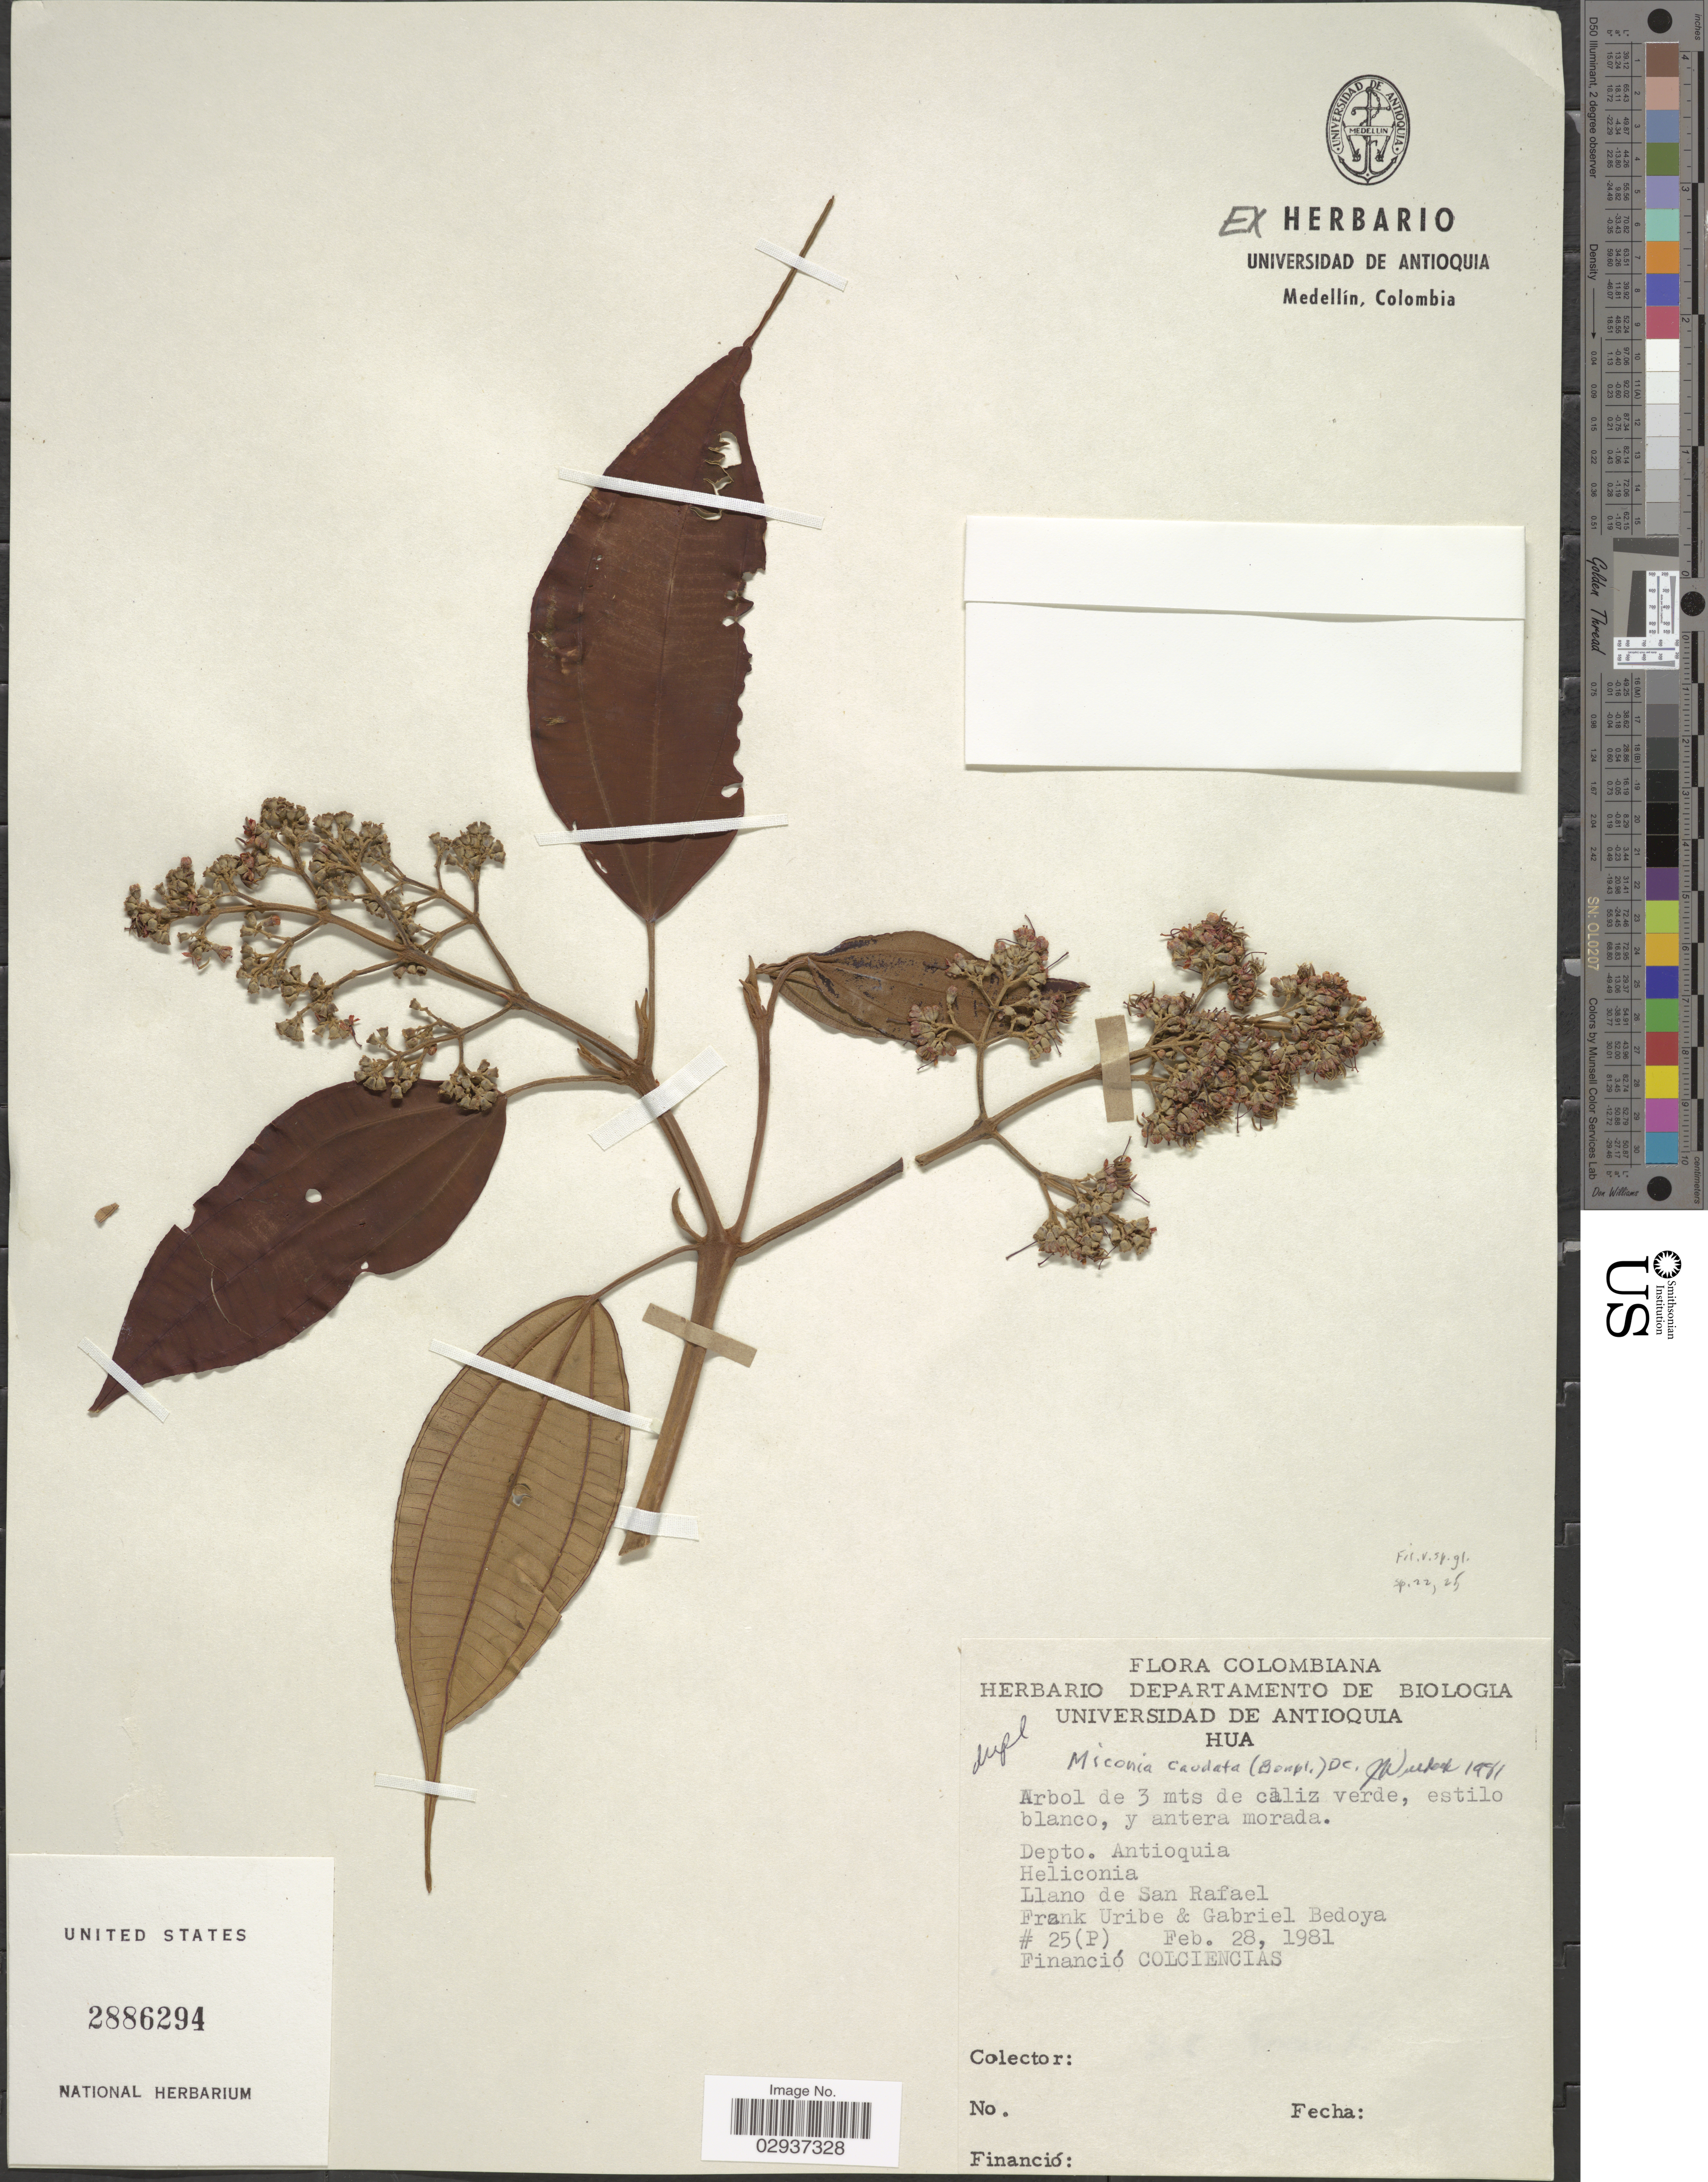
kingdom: Plantae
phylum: Tracheophyta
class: Magnoliopsida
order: Myrtales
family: Melastomataceae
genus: Miconia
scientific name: Miconia caudata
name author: (Bonpl.) DC.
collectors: F. Uribe & G. Bedoya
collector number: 25(P)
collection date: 1981-02-28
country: Colombia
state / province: Antioquia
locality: Depto. Antioquia. Heliconia. Llano de San Rafael.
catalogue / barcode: US 2886294